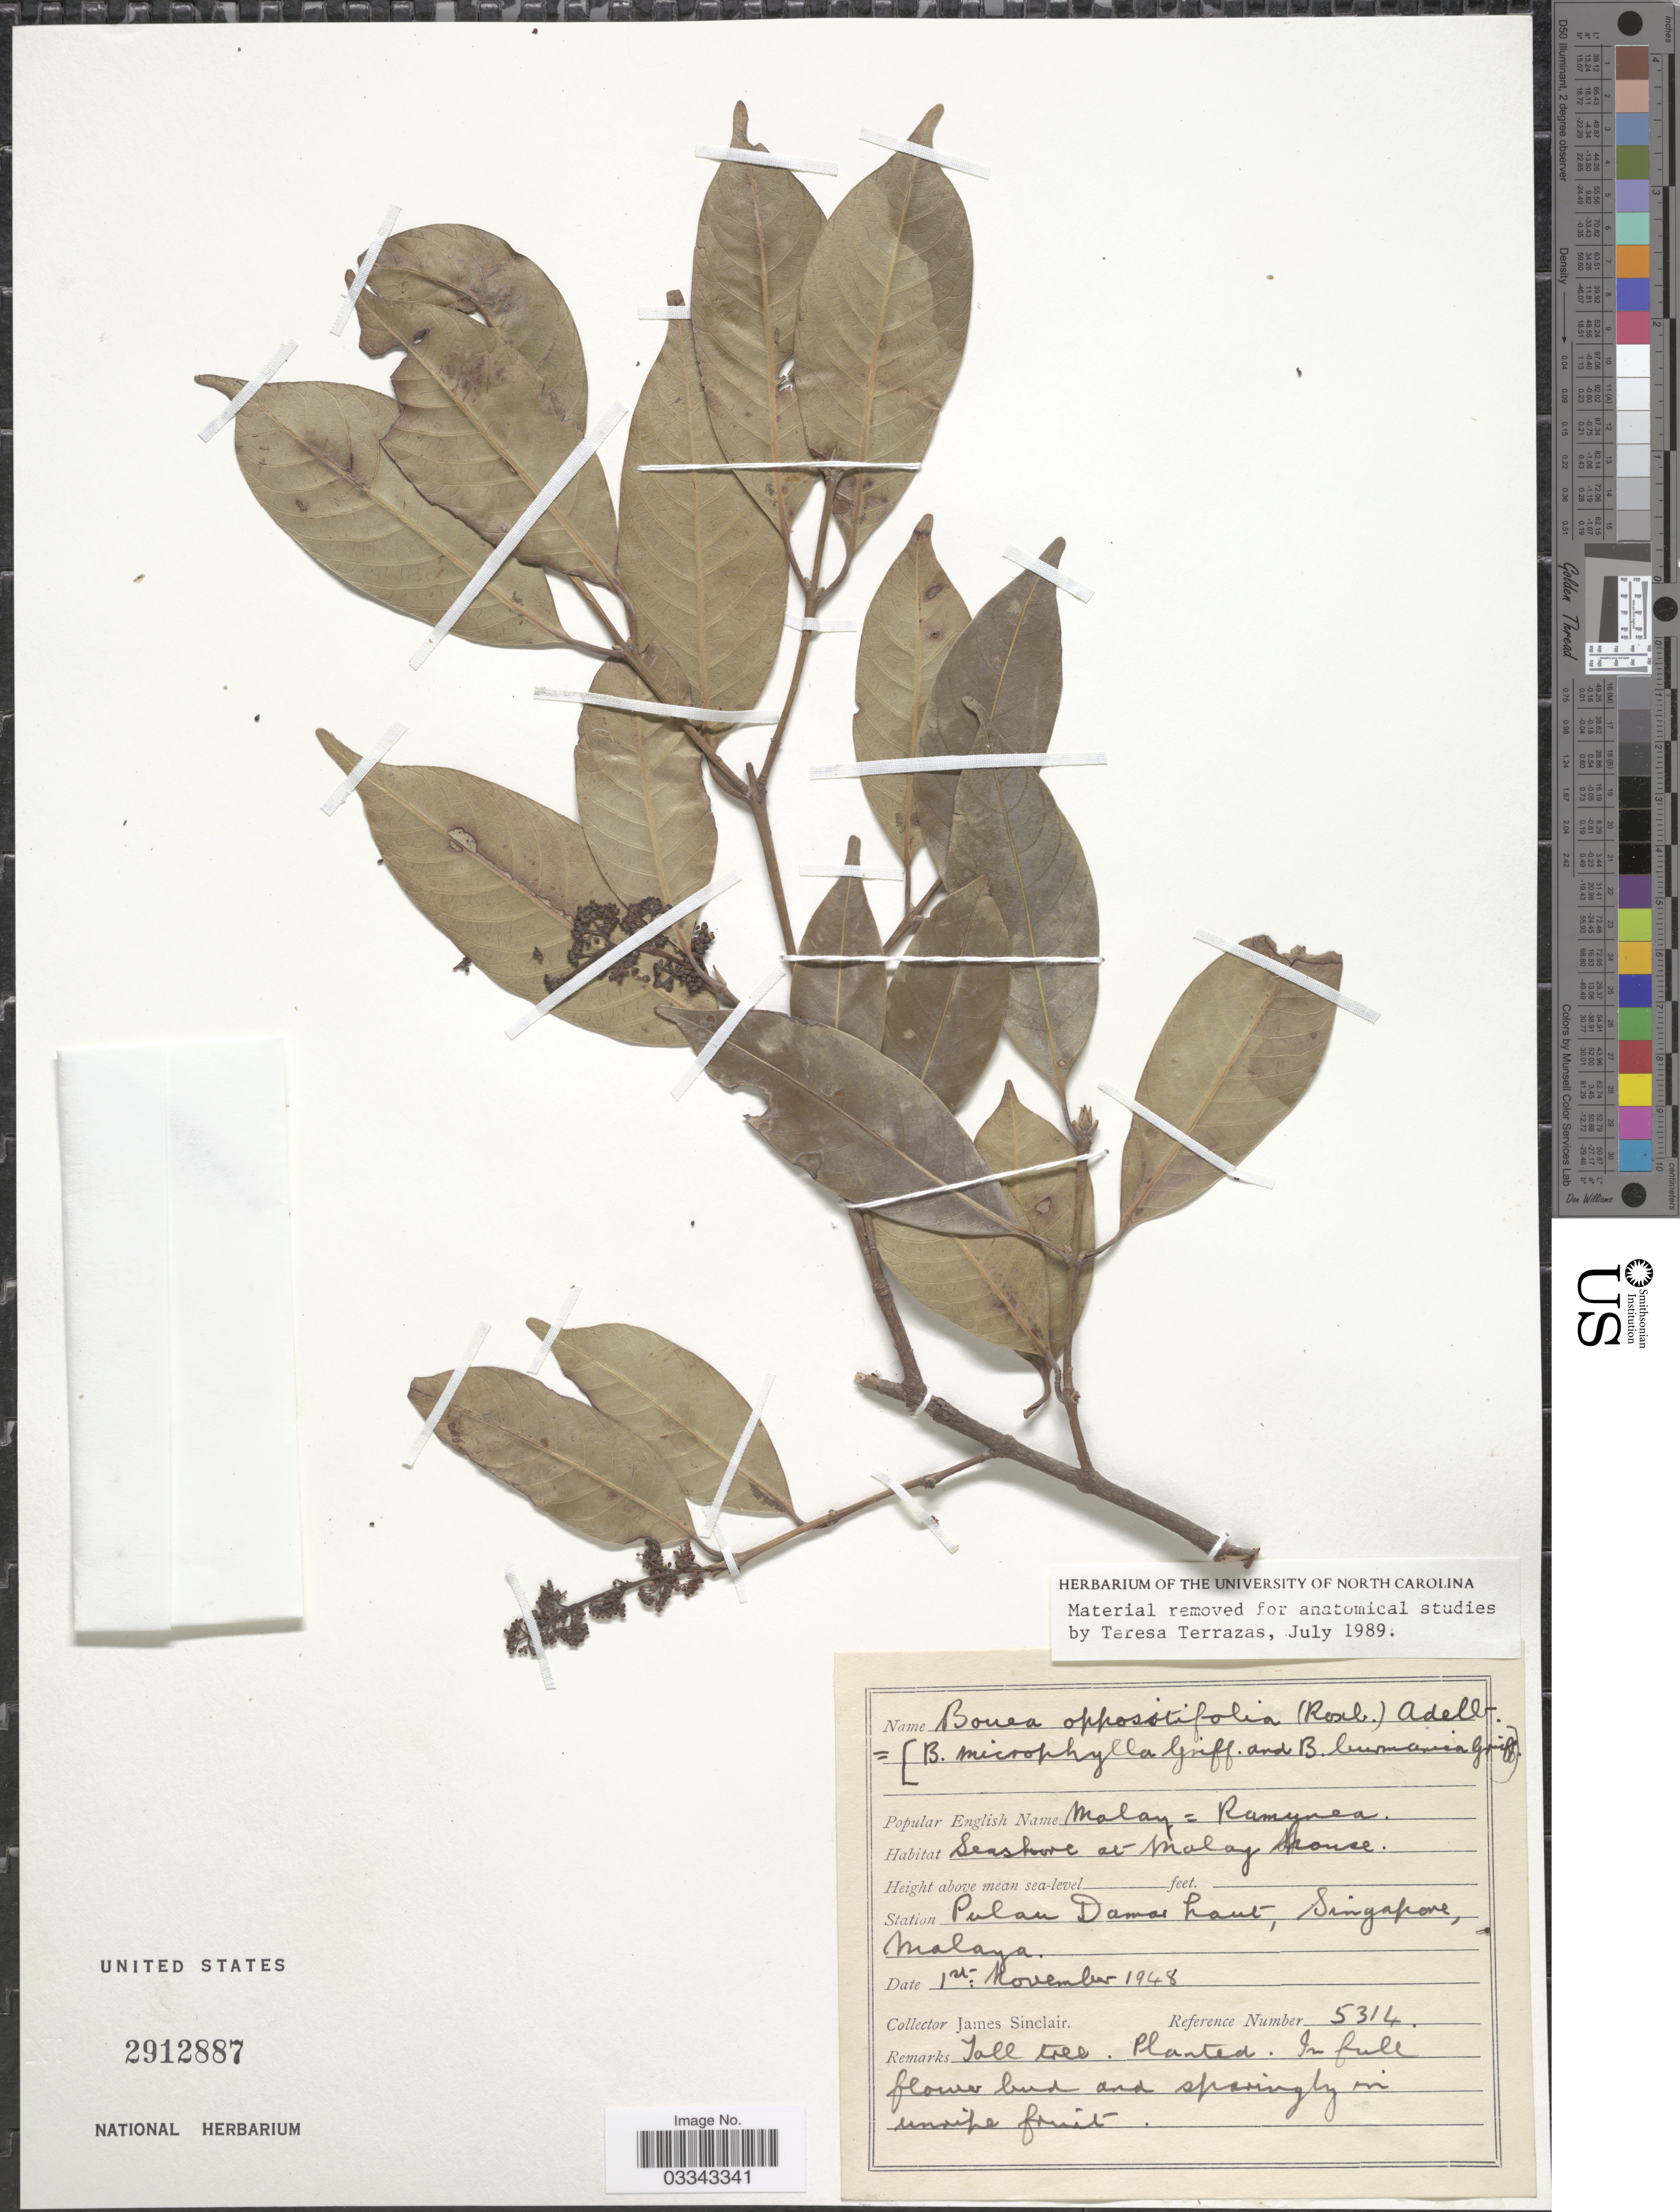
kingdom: Plantae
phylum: Tracheophyta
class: Magnoliopsida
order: Sapindales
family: Anacardiaceae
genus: Bouea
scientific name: Bouea oppositifolia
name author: (Roxb.) Meisn.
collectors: J. Sinclair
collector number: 5314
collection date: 1948-11-01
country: Singapore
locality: Seashore at Malay House. Station Pulau Damar Laut, Malaya.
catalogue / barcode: US 2912887